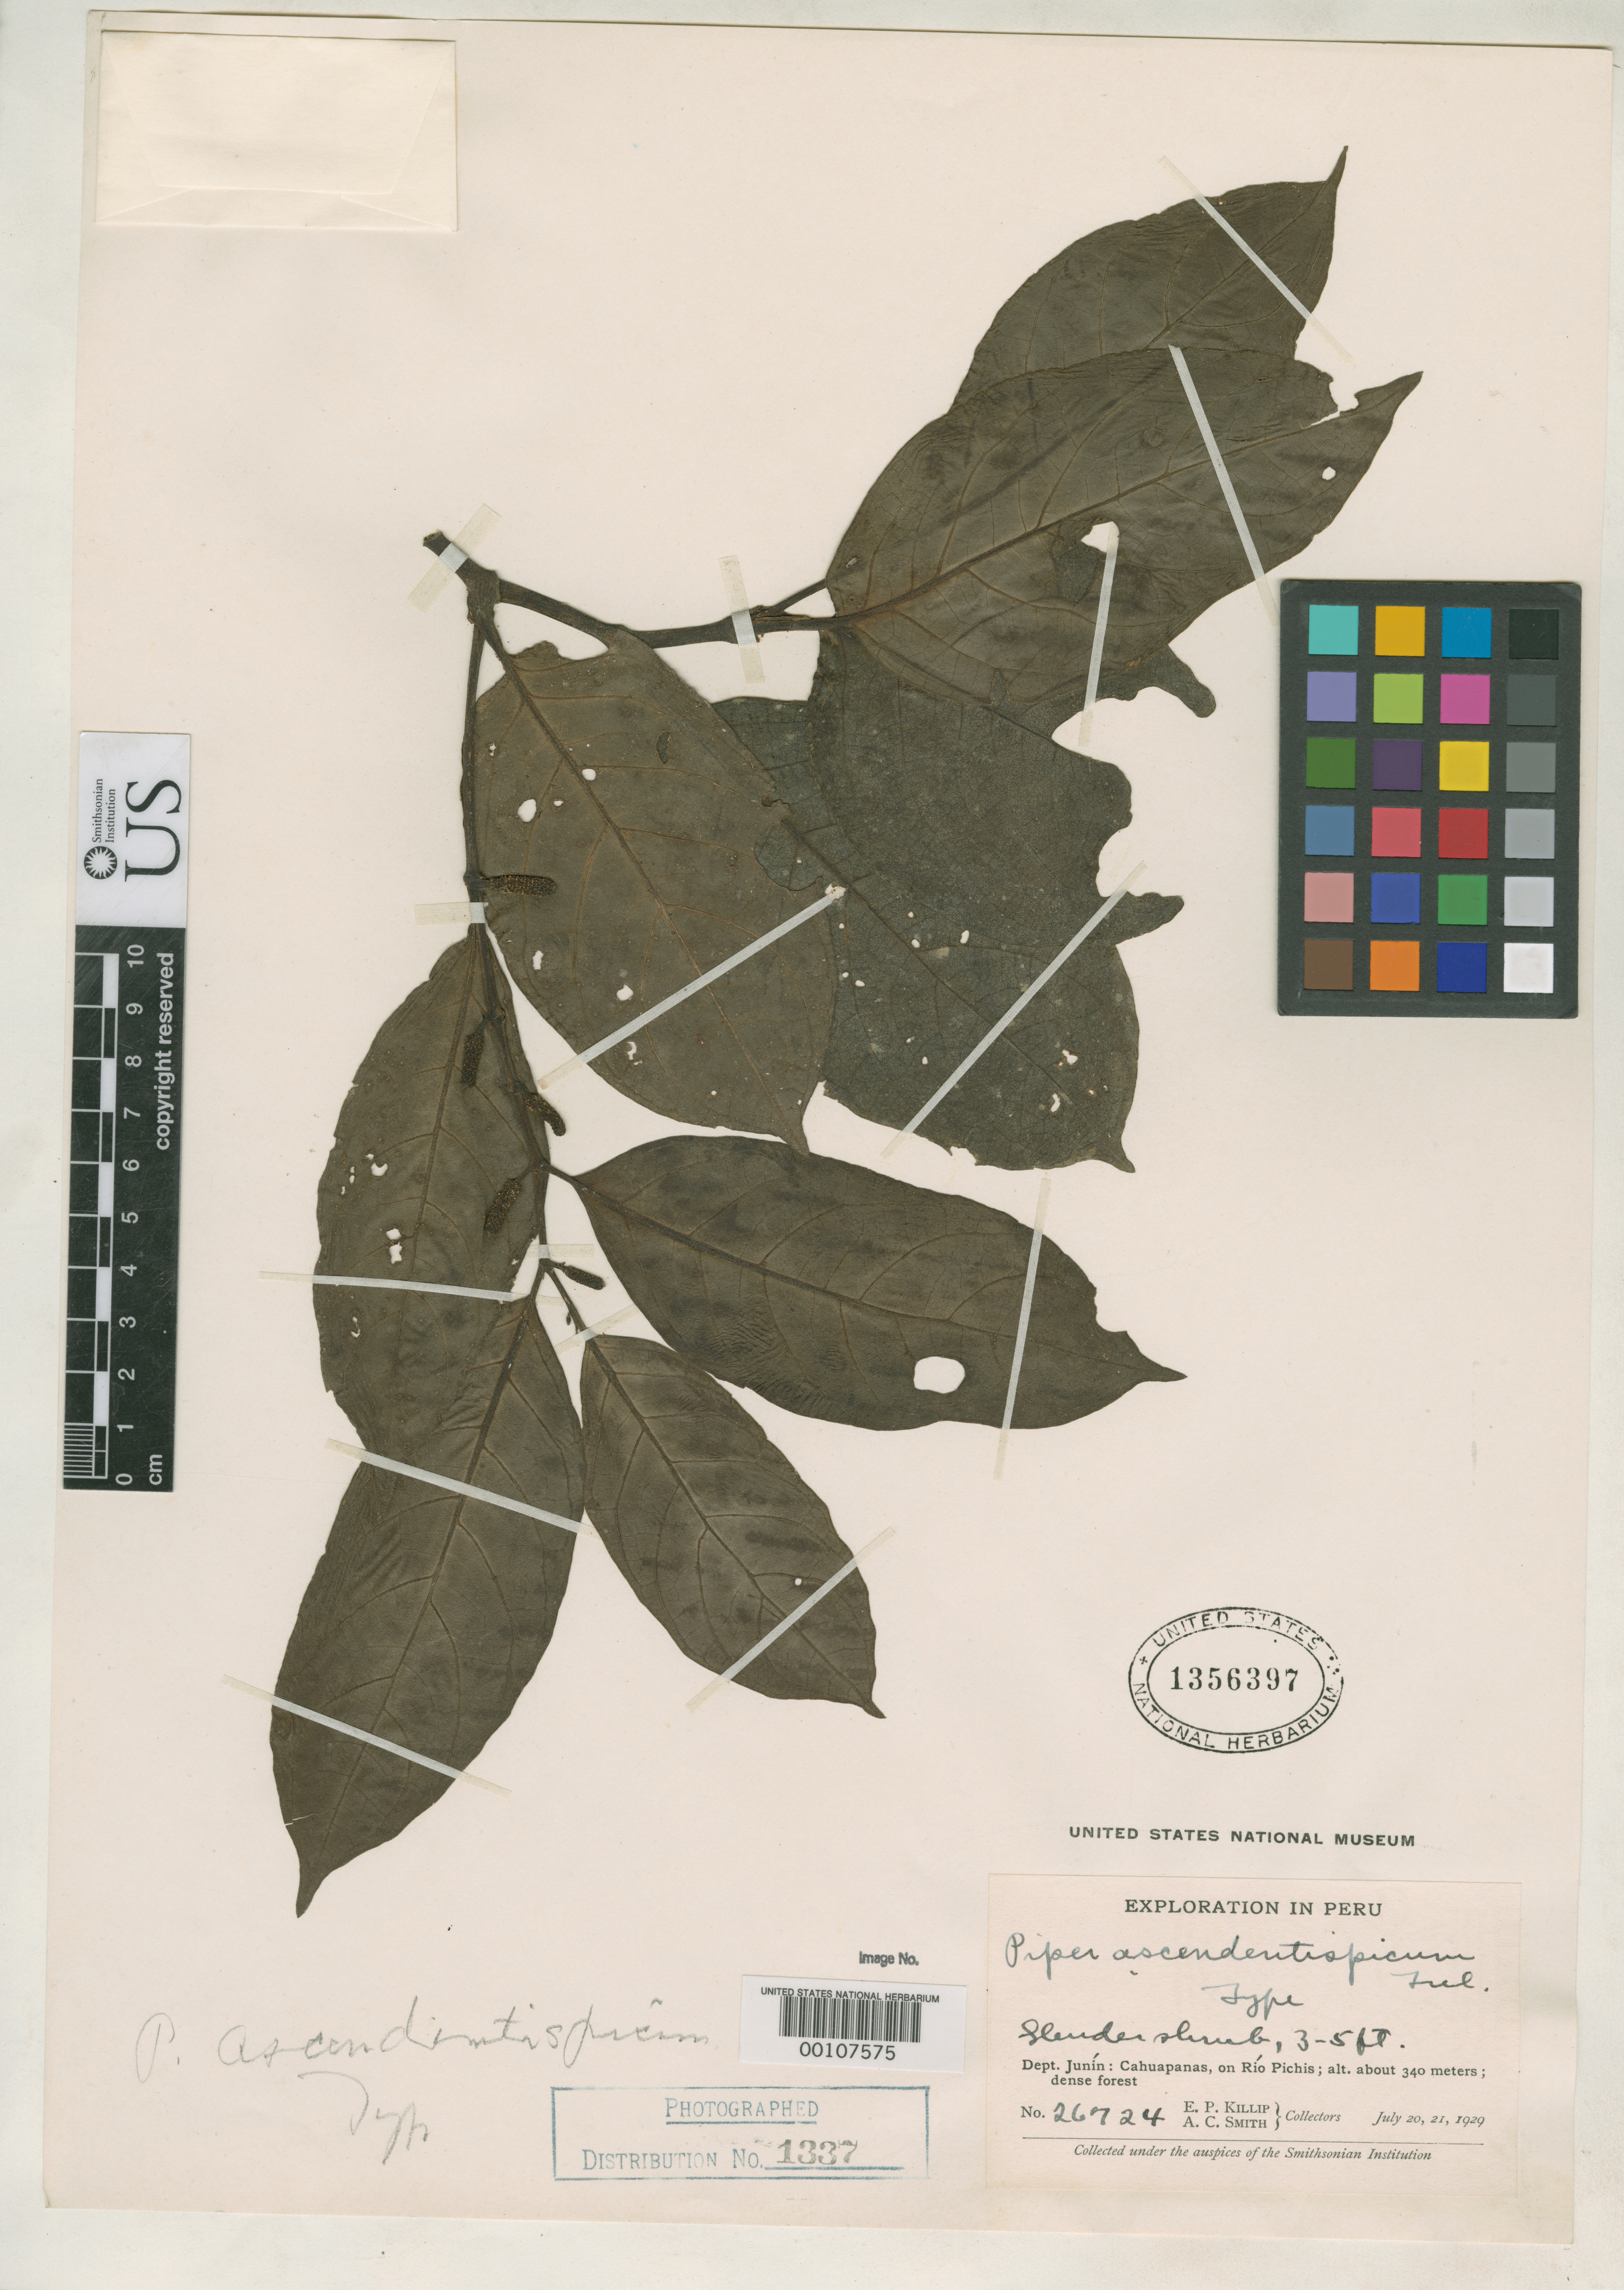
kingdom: Plantae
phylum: Tracheophyta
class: Magnoliopsida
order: Piperales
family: Piperaceae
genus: Piper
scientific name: Piper ascendentispicum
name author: Trel. in J.F. Macbr.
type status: Holotype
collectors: E. P. Killip & A. C. Smith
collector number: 26724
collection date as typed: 20 Jul 1929 to 21 Jul 1929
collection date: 1929-07-20/1929-07-21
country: Peru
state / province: Junín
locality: Cahuapanas, Rio Pichis.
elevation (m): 340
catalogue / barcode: US 1356397